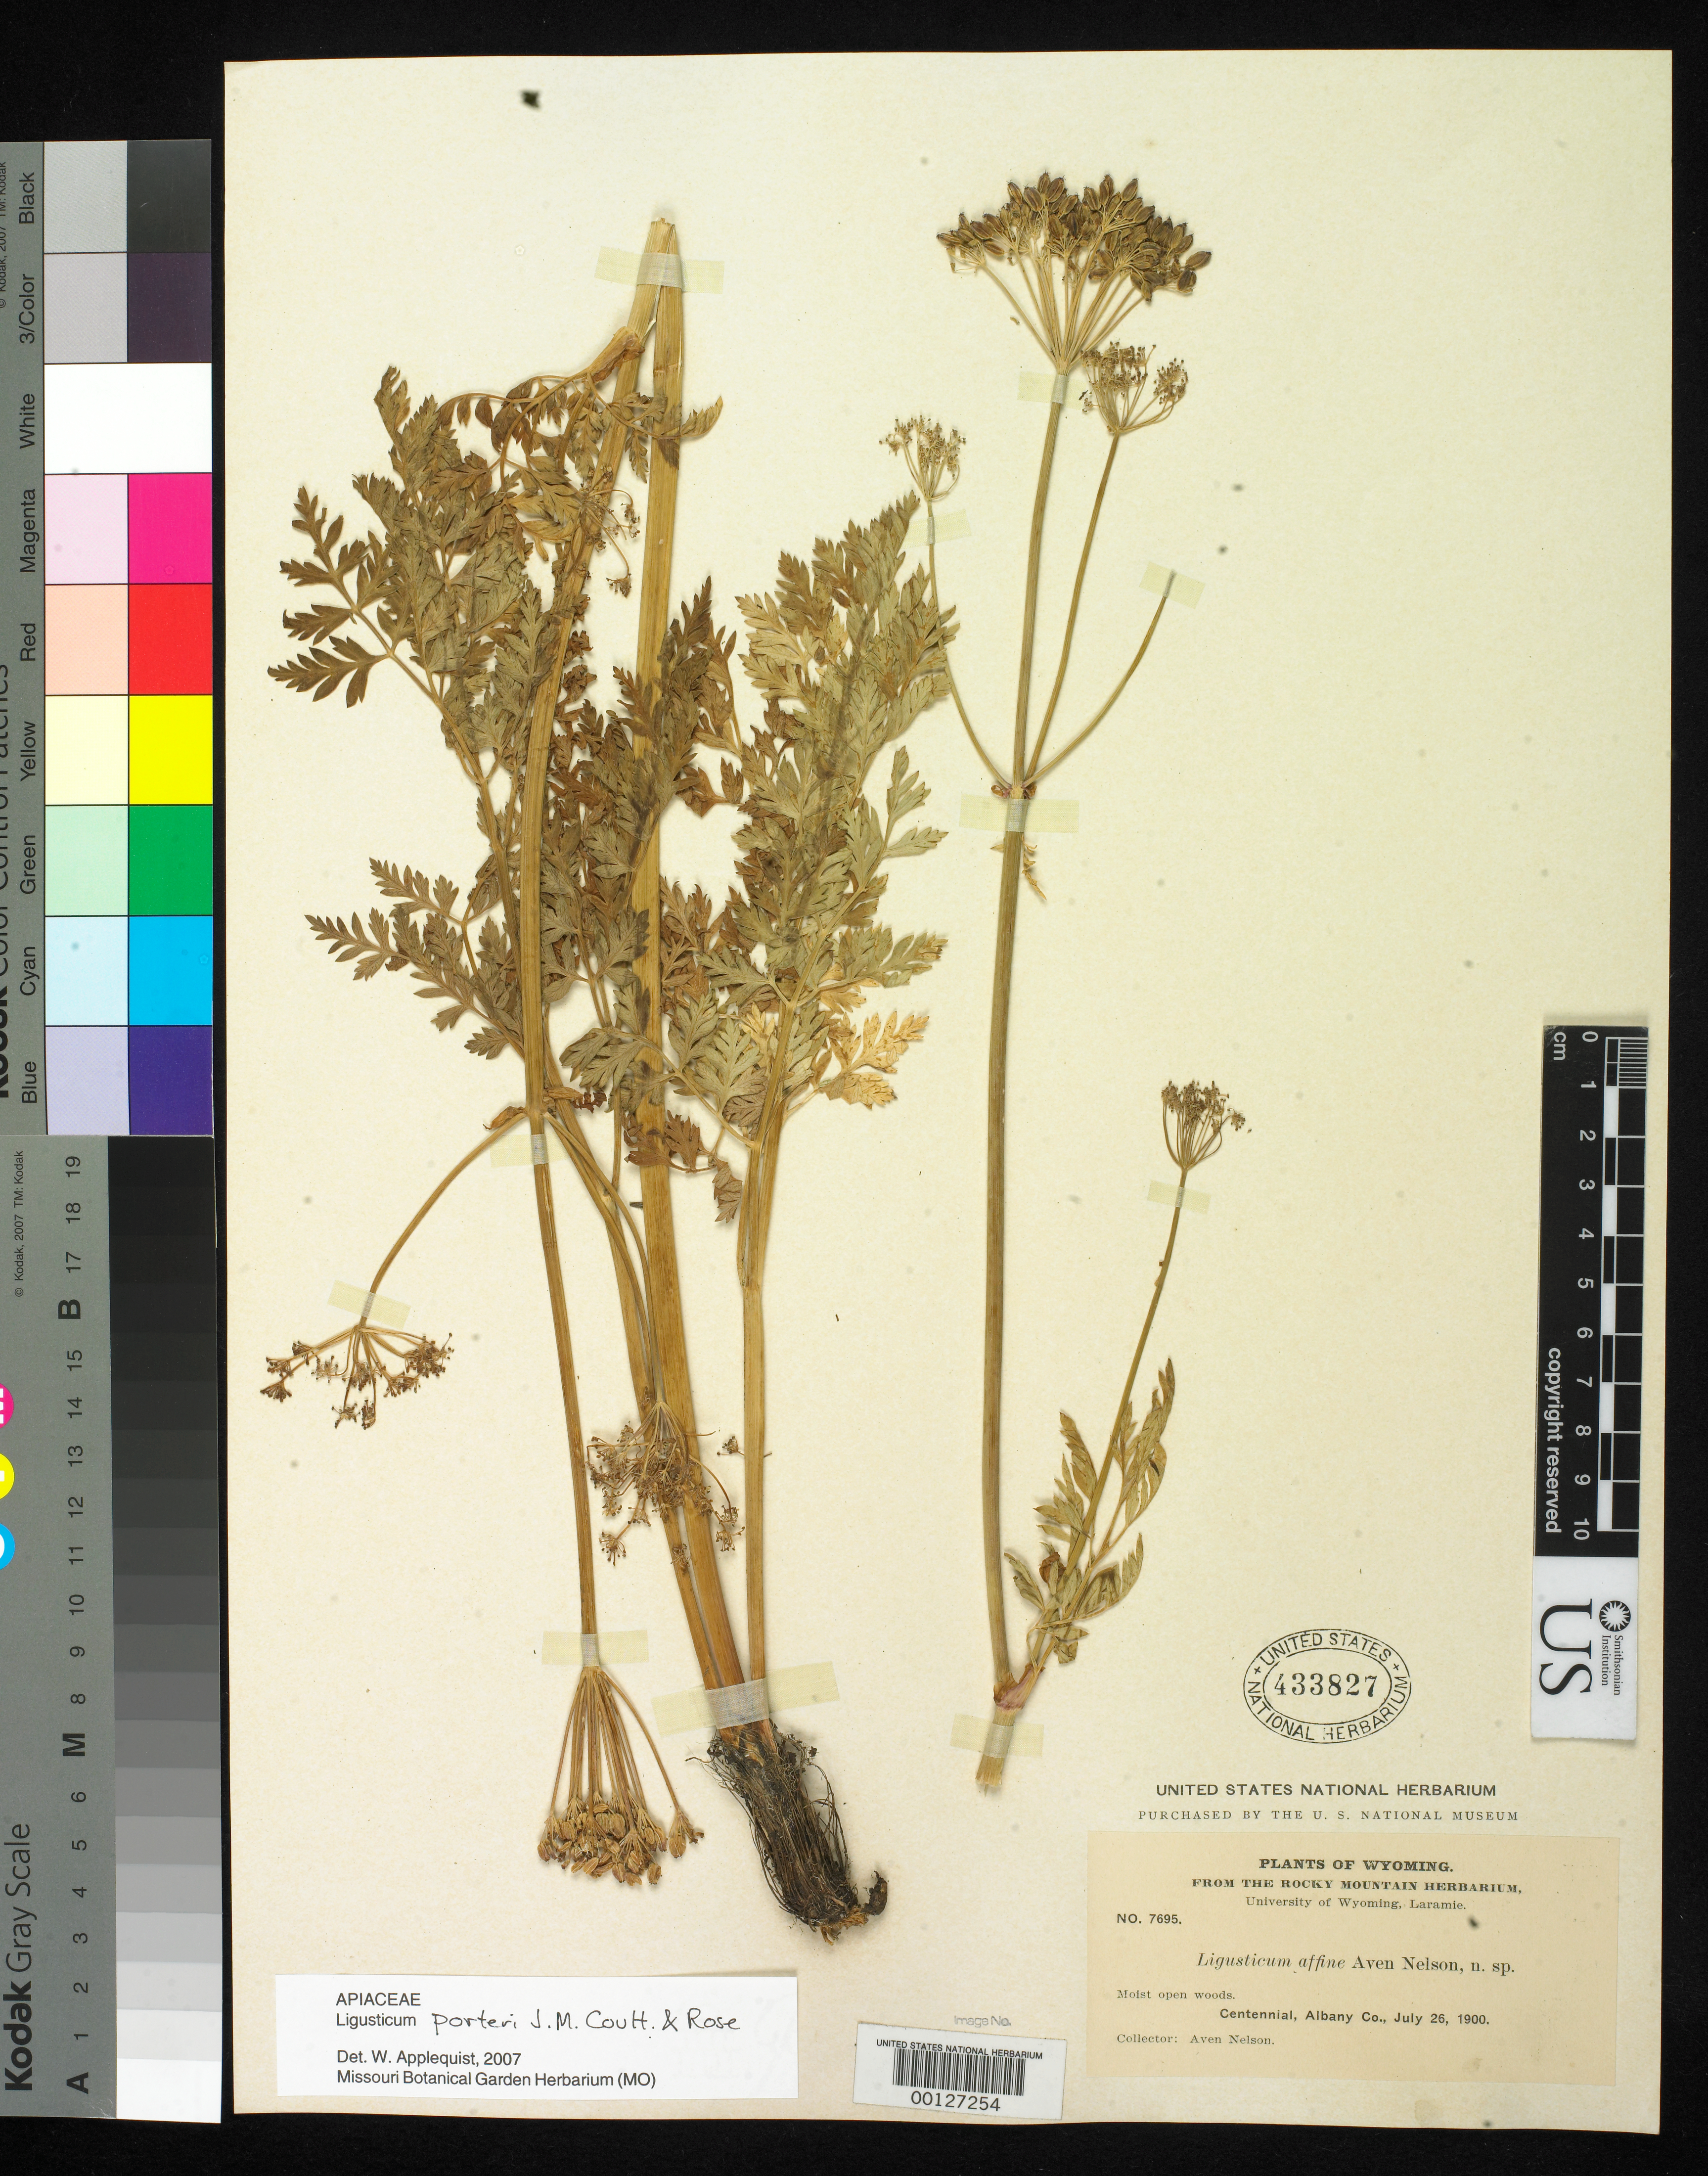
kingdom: Plantae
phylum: Tracheophyta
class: Magnoliopsida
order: Apiales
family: Apiaceae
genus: Ligusticum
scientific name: Ligusticum affine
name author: A. Nelson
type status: Isotype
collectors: A. Nelson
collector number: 7695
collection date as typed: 26 Jul 1900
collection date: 1900-07-26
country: United States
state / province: Wyoming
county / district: Albany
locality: Centennial.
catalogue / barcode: US 433827